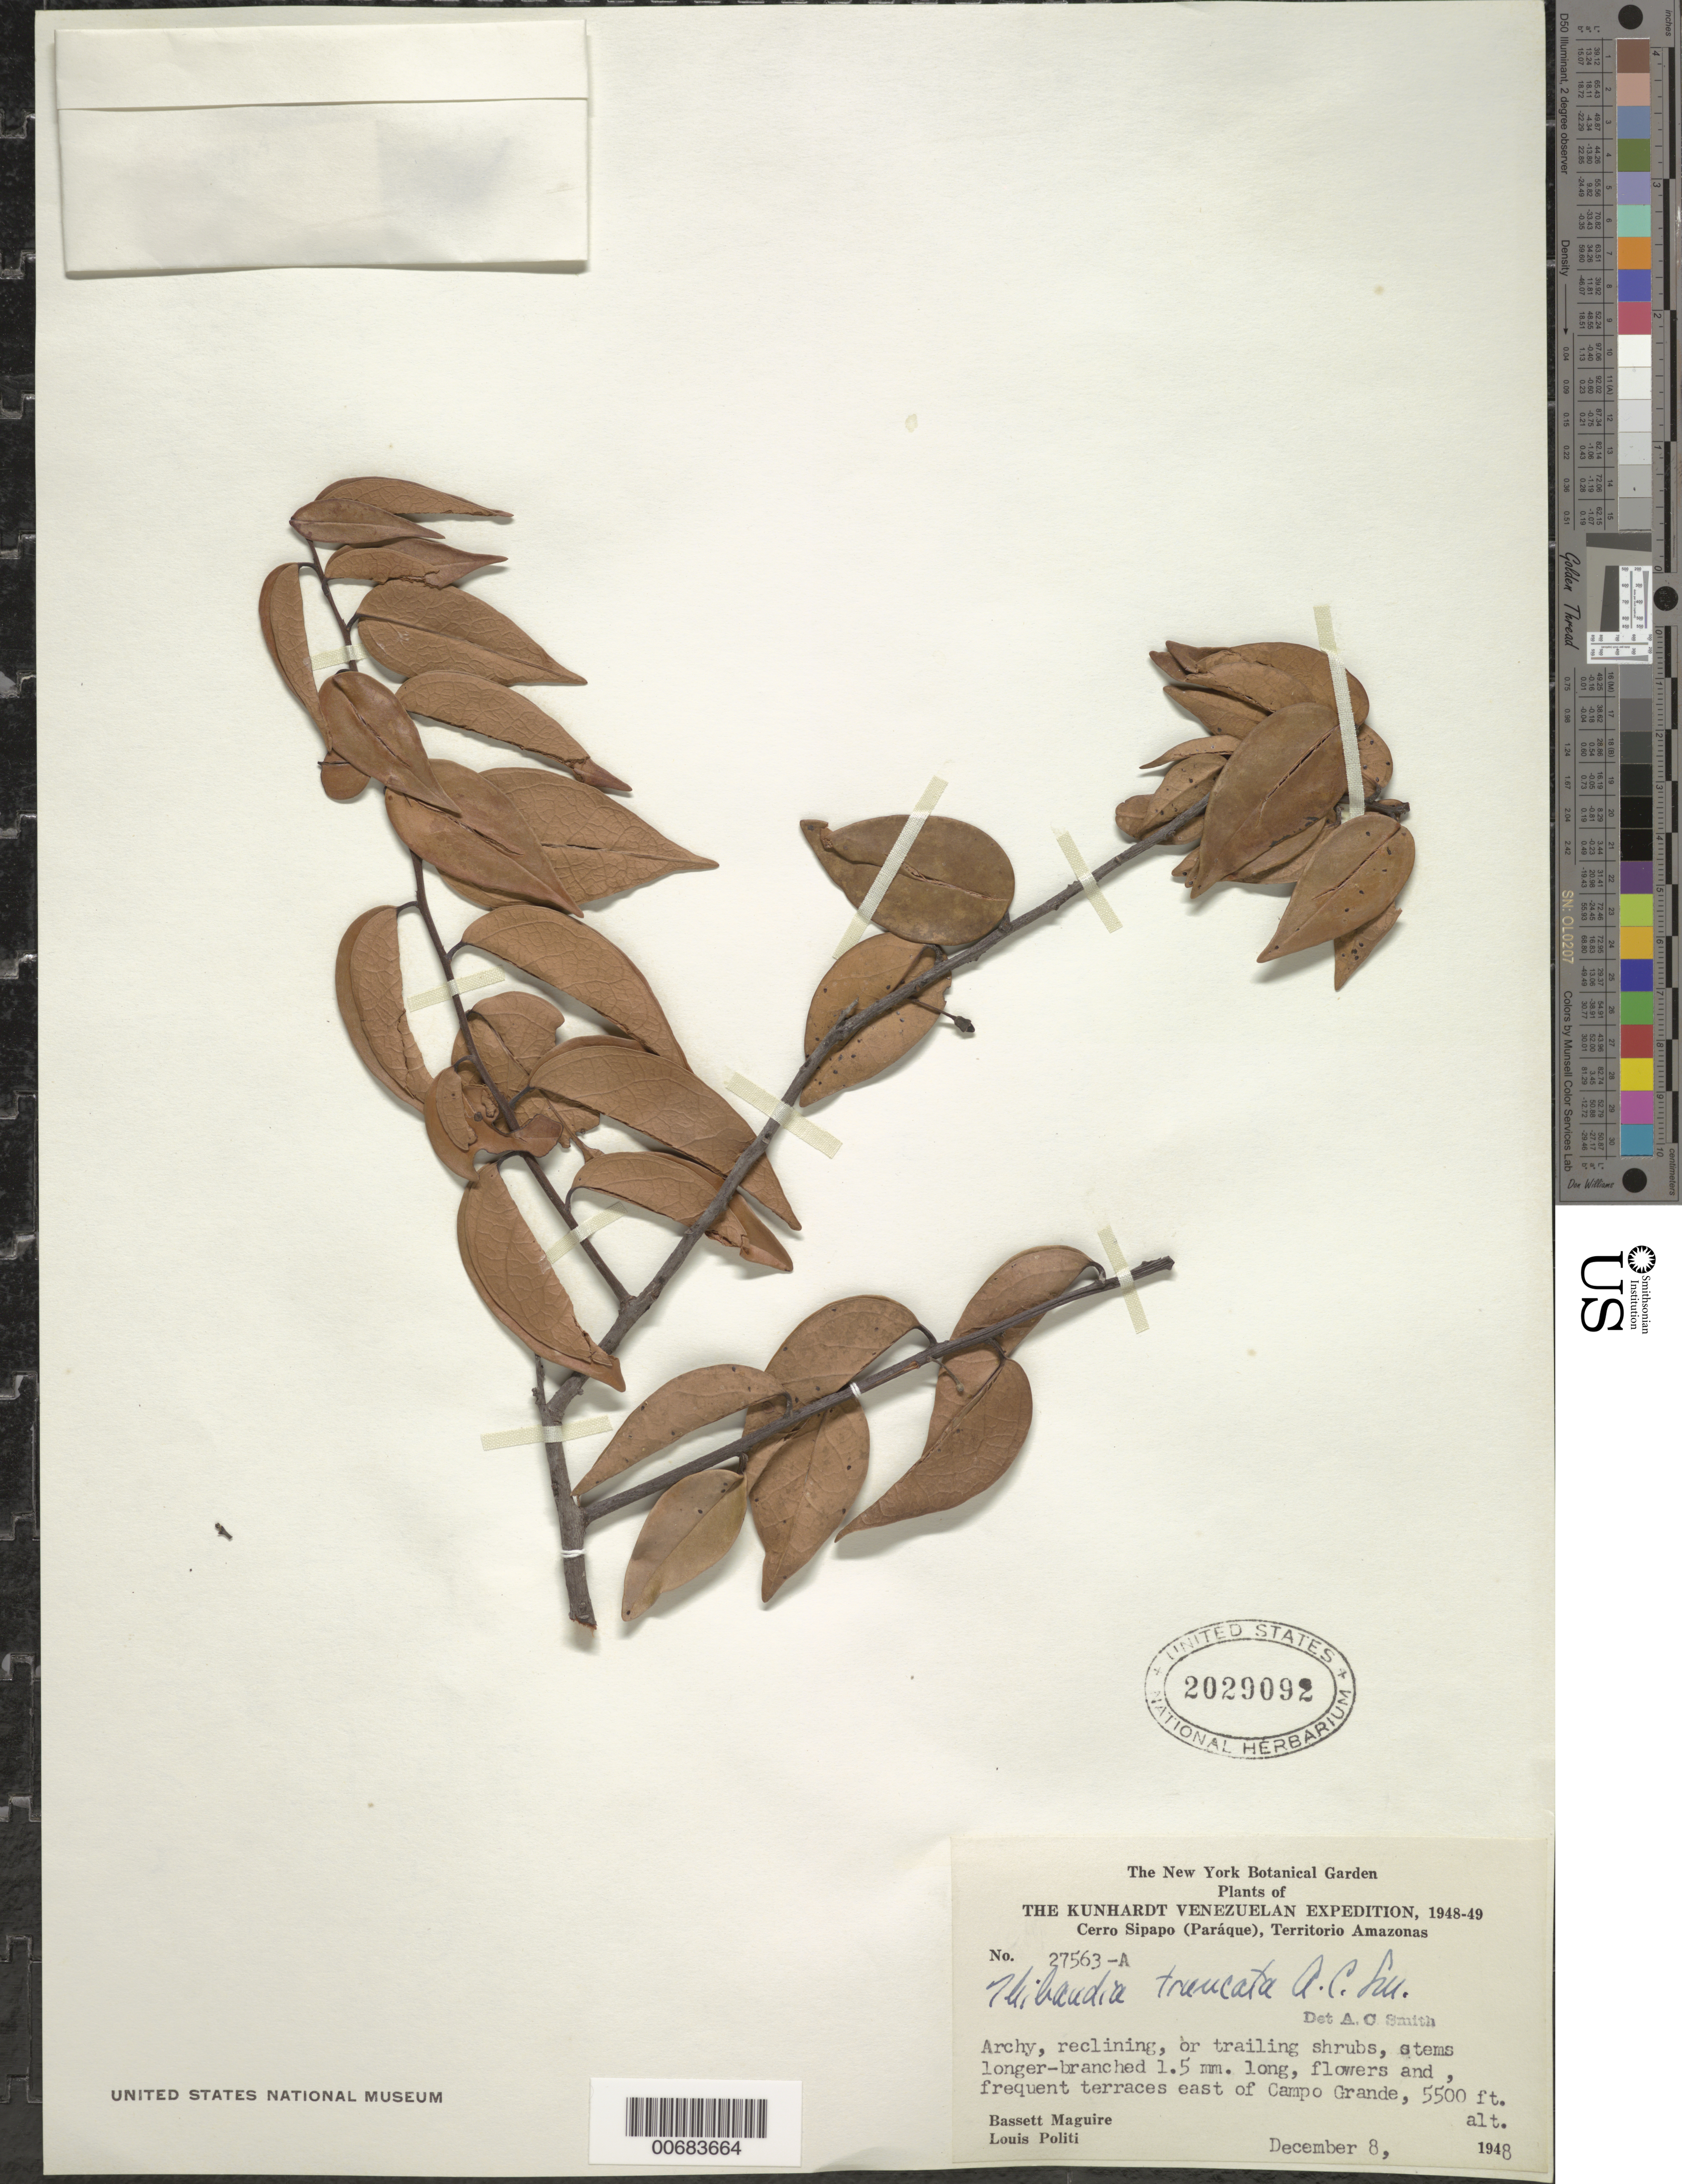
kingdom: Plantae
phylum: Tracheophyta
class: Magnoliopsida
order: Ericales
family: Ericaceae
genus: Thibaudia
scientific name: Thibaudia truncata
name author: A.C. Sm.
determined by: Smith, A. C.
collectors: B. Maguire & L. Politi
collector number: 27563 A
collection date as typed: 8-Dec-48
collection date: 1948-12-08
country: Venezuela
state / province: Amazonas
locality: Cerro Sipapo (Paráque), Campo Grande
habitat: Terraces east of camp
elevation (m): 1650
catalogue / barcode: US 2029092